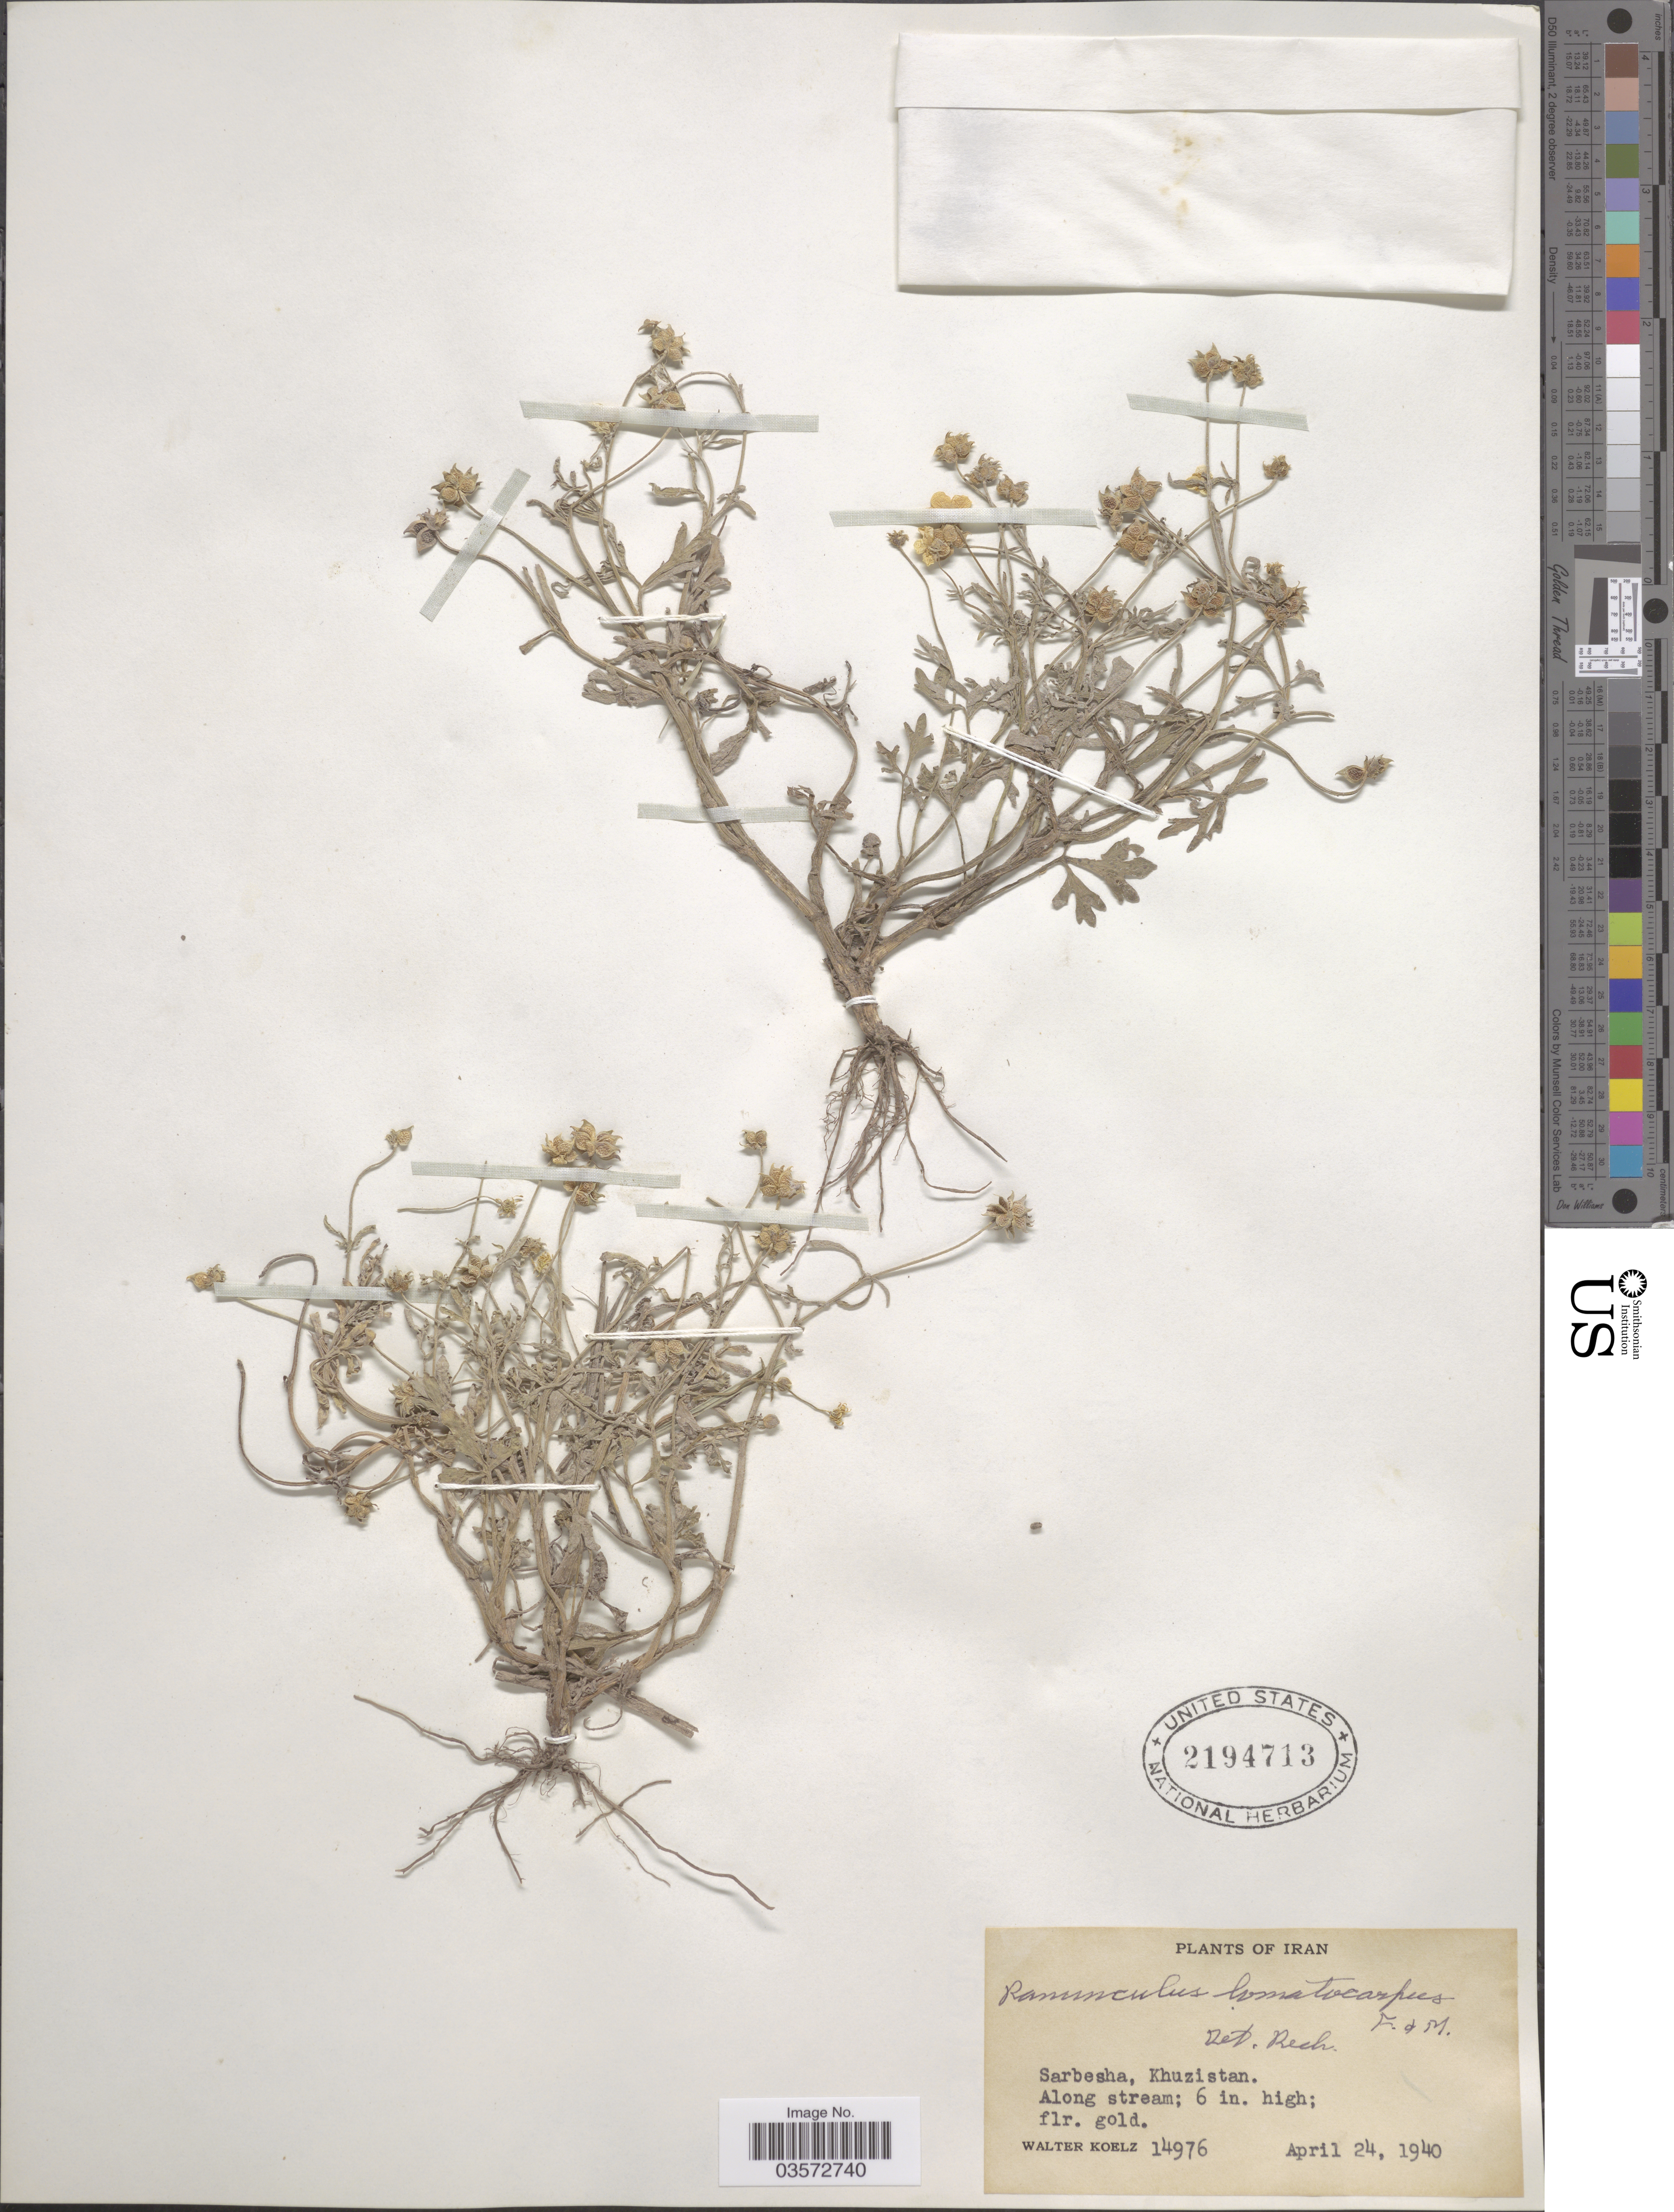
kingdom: Plantae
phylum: Tracheophyta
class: Magnoliopsida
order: Ranunculales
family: Ranunculaceae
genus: Ranunculus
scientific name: Ranunculus lomatocarpus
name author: Fisch. ex A. Spreng.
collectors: W. N. Koelz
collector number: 14976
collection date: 1940-04-24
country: Iran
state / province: Khuzestan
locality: Sarbesha, Khuzistan. Along stream.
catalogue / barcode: US 2194713